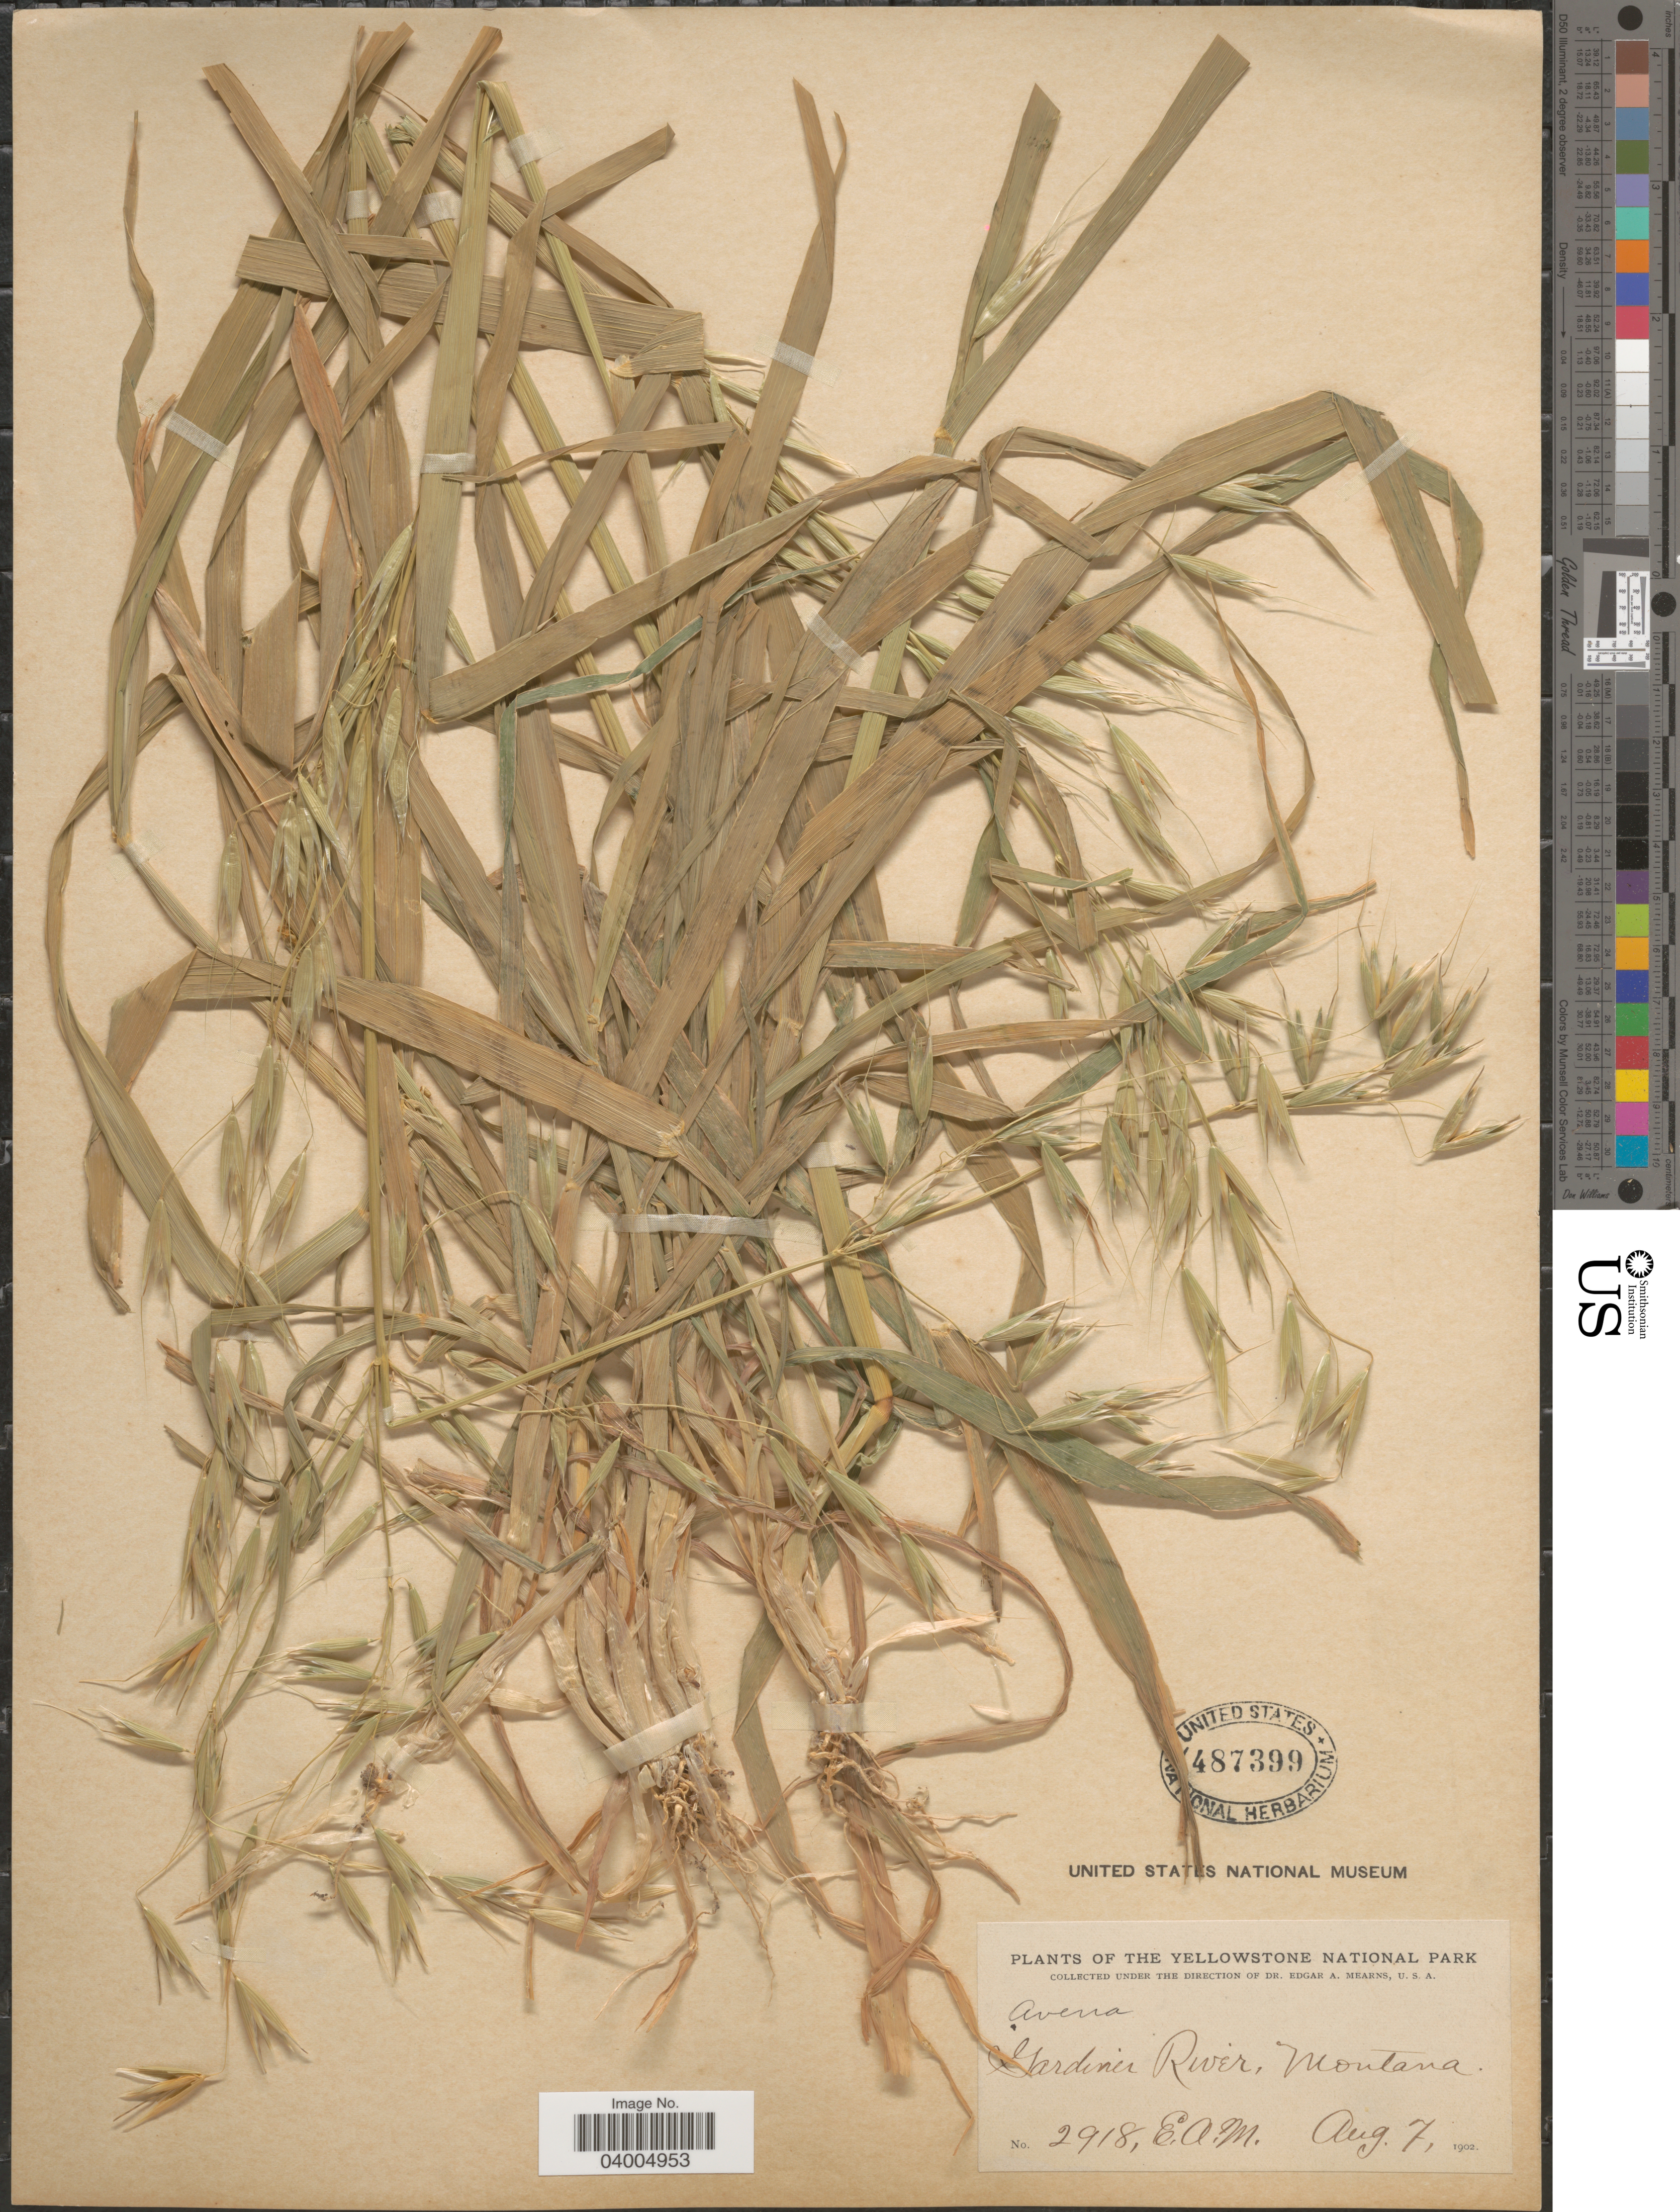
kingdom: Plantae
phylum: Tracheophyta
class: Liliopsida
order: Poales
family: Poaceae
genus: Avena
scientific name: Avena fatua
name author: L.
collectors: E. A. Mearns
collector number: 2918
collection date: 1902-08-07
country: United States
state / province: Montana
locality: The Yellowstone National Park. Gardiner River.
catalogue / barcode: US 487399